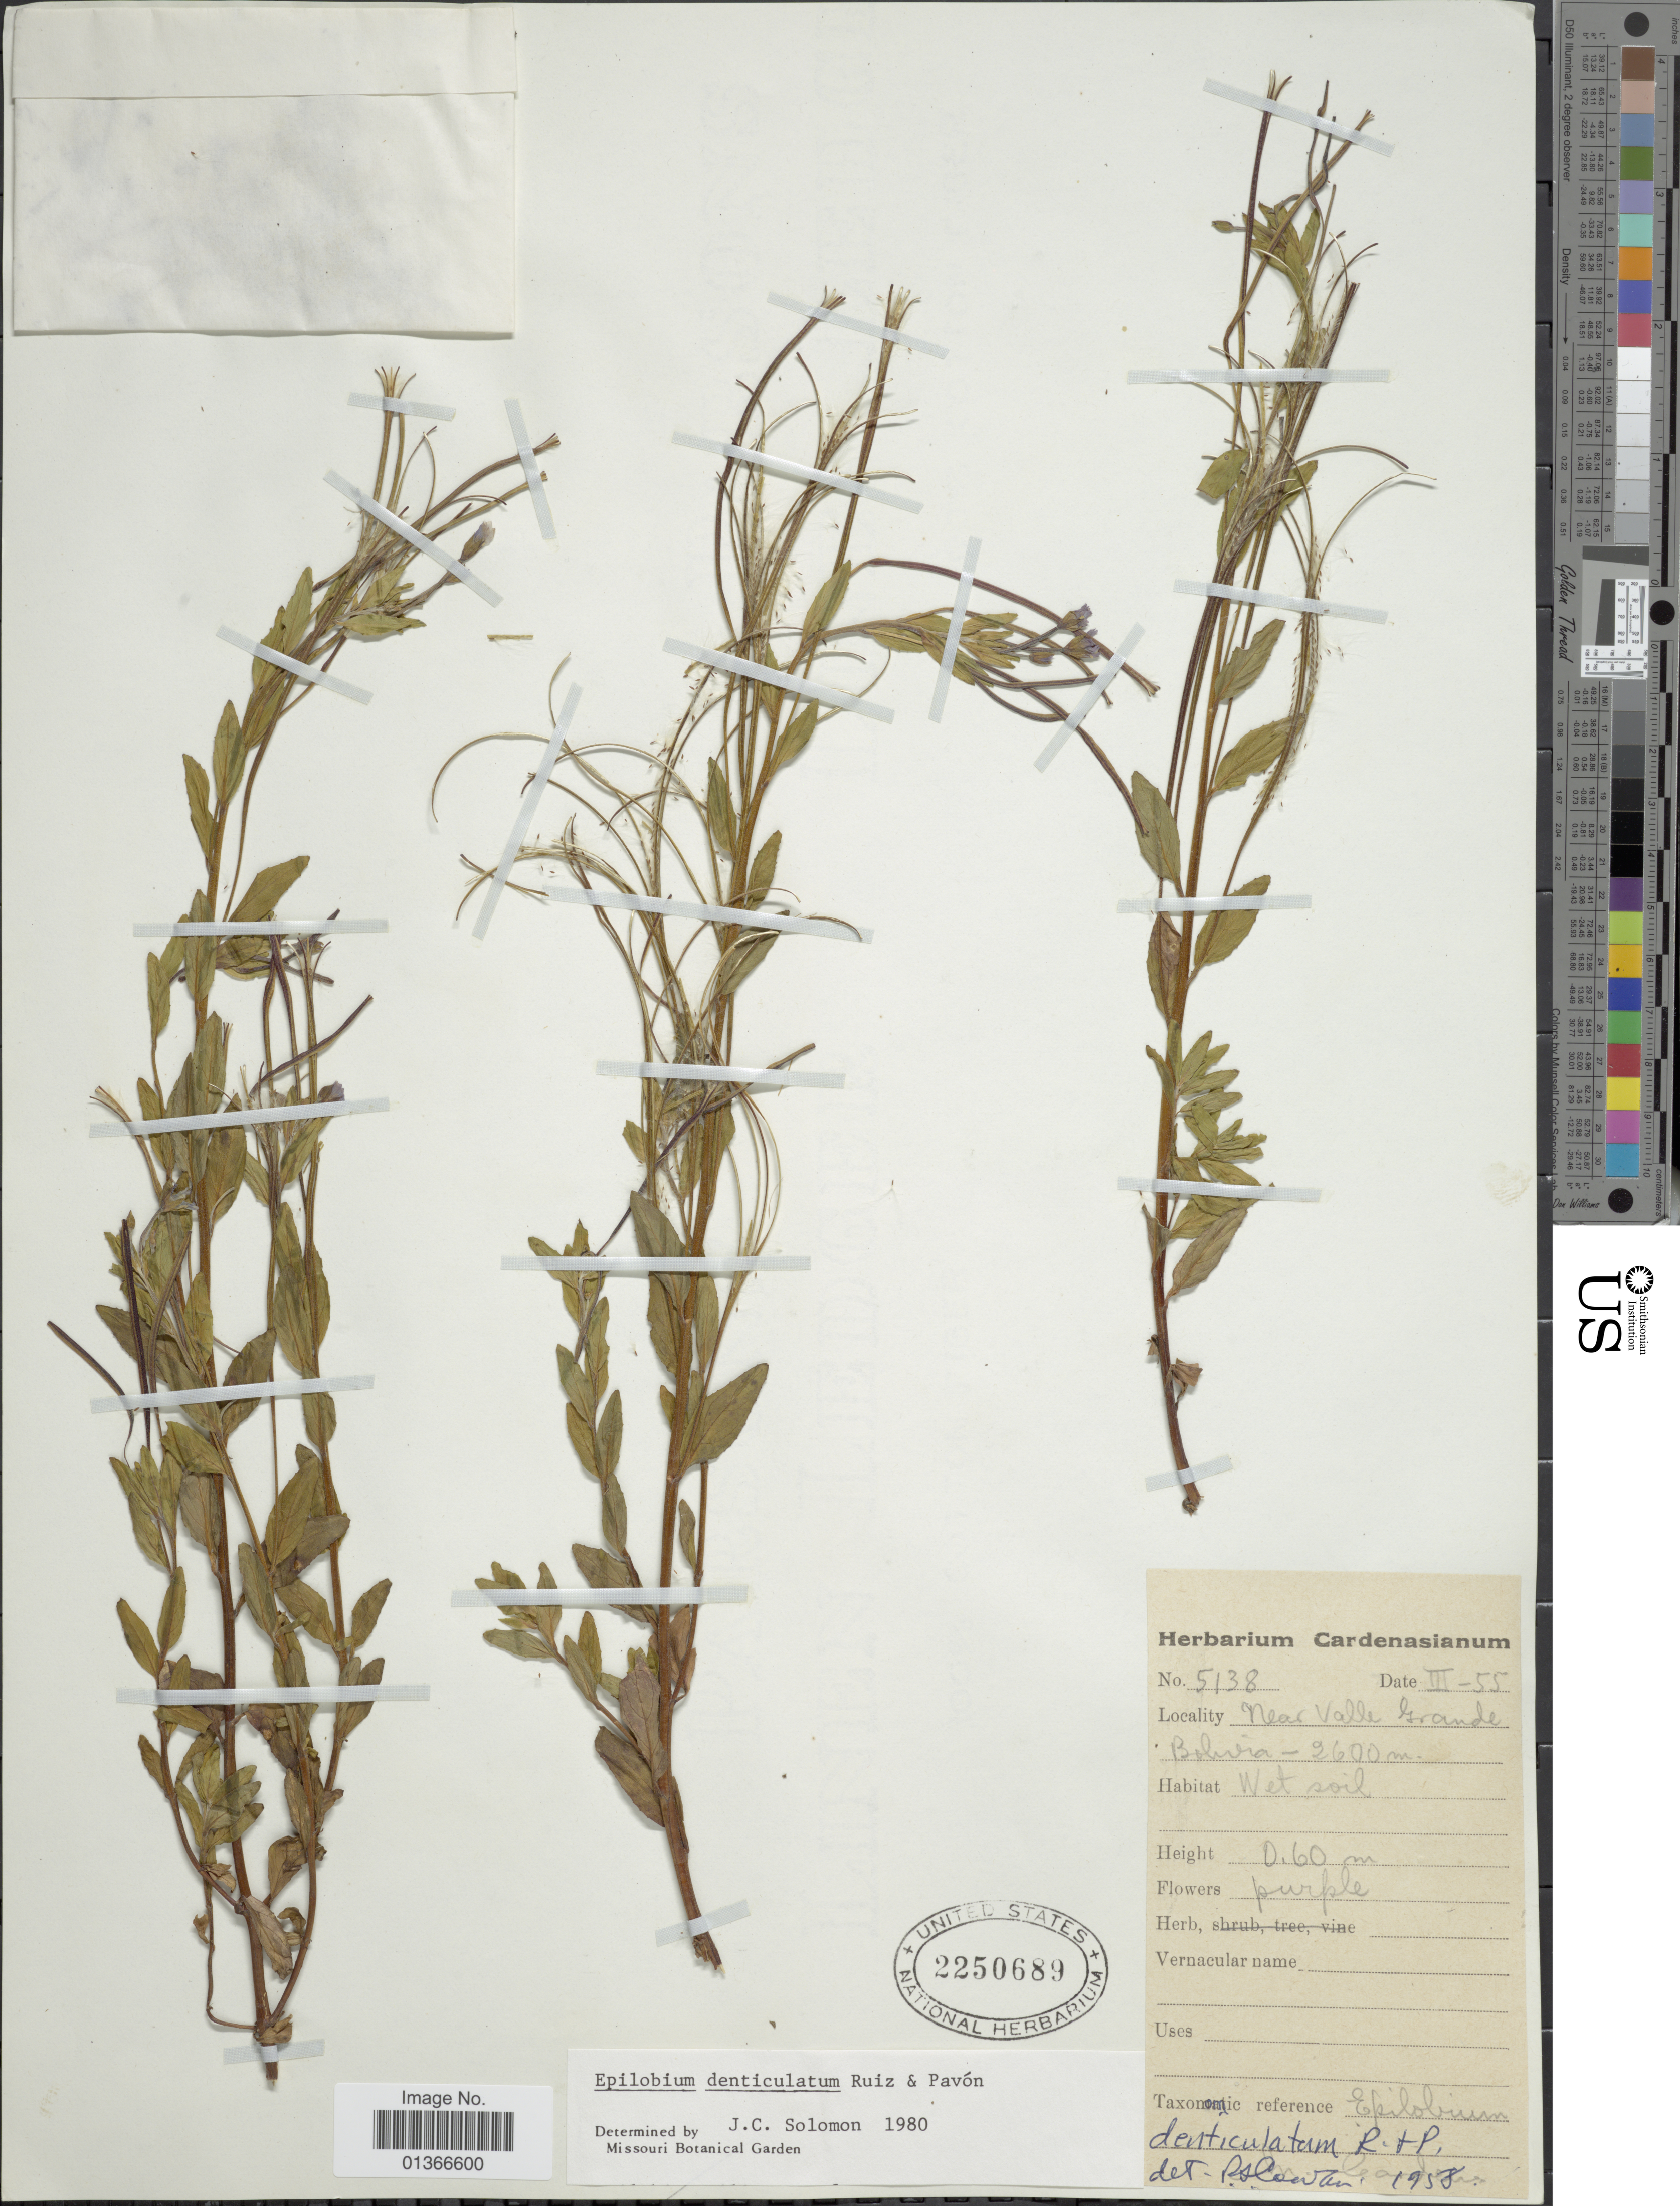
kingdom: Plantae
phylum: Tracheophyta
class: Magnoliopsida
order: Myrtales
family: Onagraceae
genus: Epilobium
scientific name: Epilobium denticulatum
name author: Ruiz & Pav.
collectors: Herbarium Cardenasianum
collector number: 5138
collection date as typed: Transcribed d/m/y: /3/55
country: Bolivia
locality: Near Valle Grande Bolivia.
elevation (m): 2600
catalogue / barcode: US 2250689